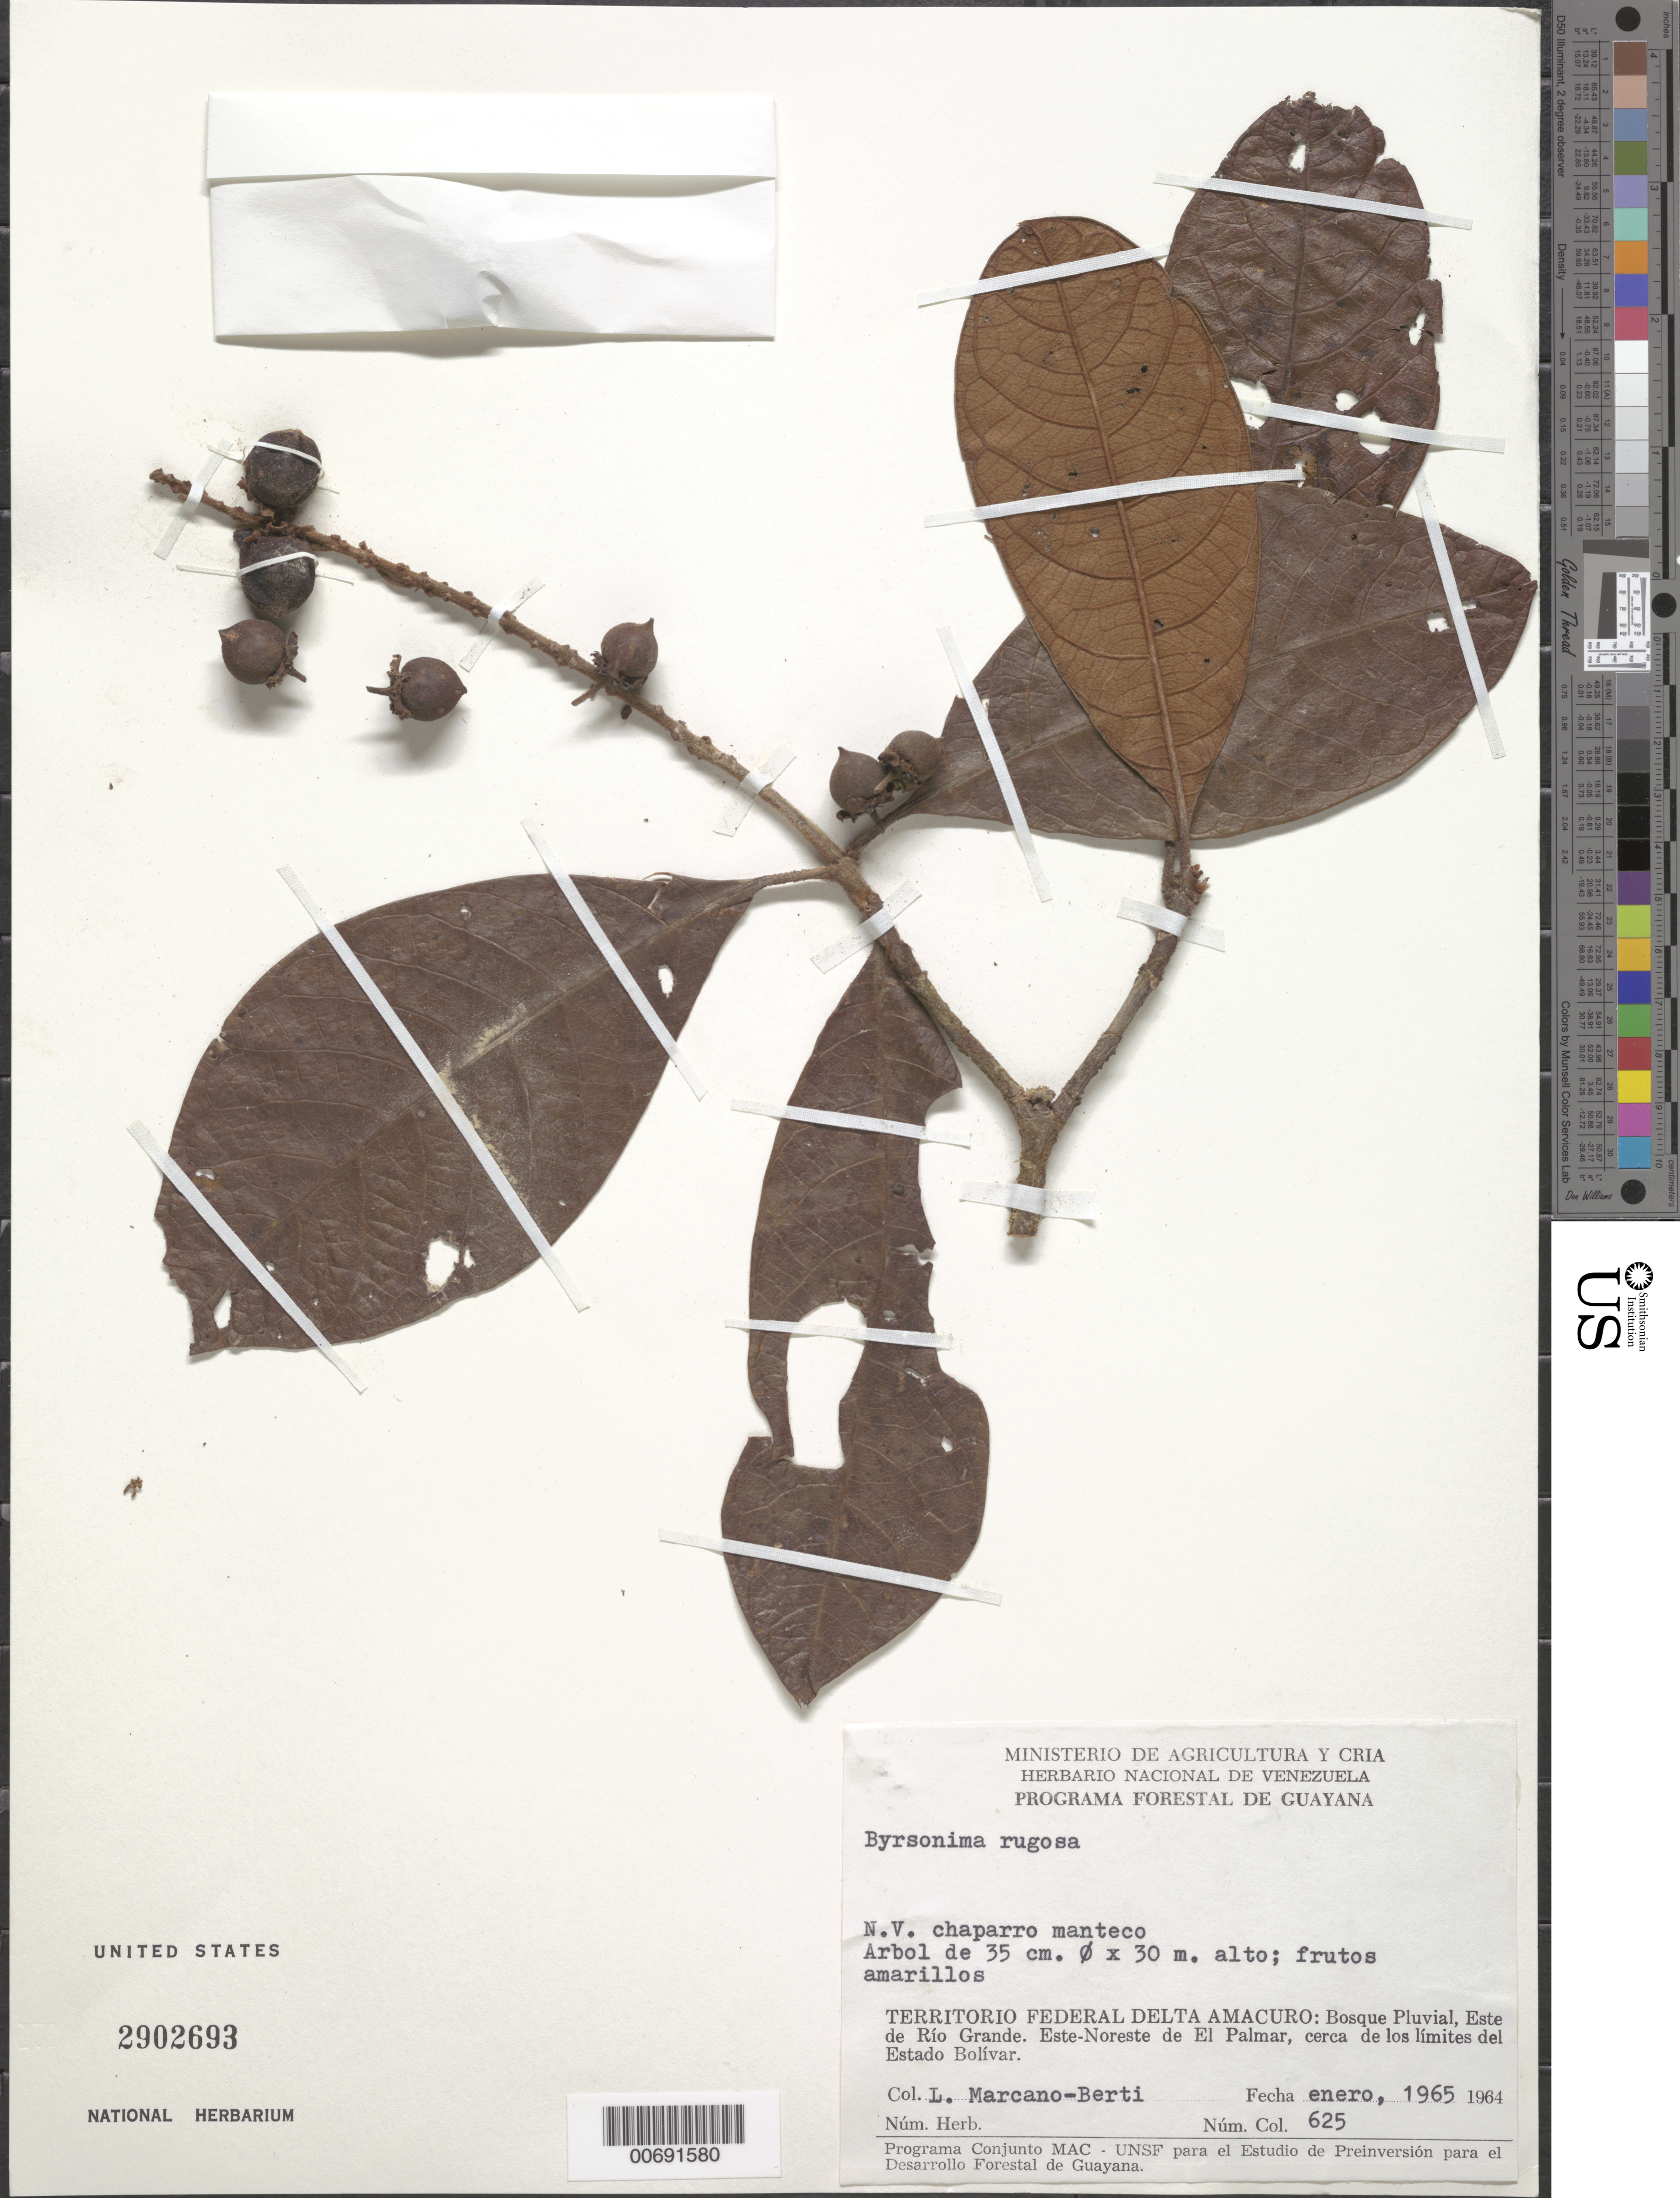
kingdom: Plantae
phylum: Tracheophyta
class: Magnoliopsida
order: Malpighiales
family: Malpighiaceae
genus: Byrsonima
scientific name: Byrsonima rugosa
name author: Benth.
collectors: L. Marcano-Berti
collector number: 625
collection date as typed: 21-Jan-65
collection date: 1965-01-21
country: Venezuela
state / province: Delta Amacuro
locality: Este de Río Grande, ENE de El Palmar, cerca de los limites del Estado Bolívar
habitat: Bosque pluvial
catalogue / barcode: US 2902693